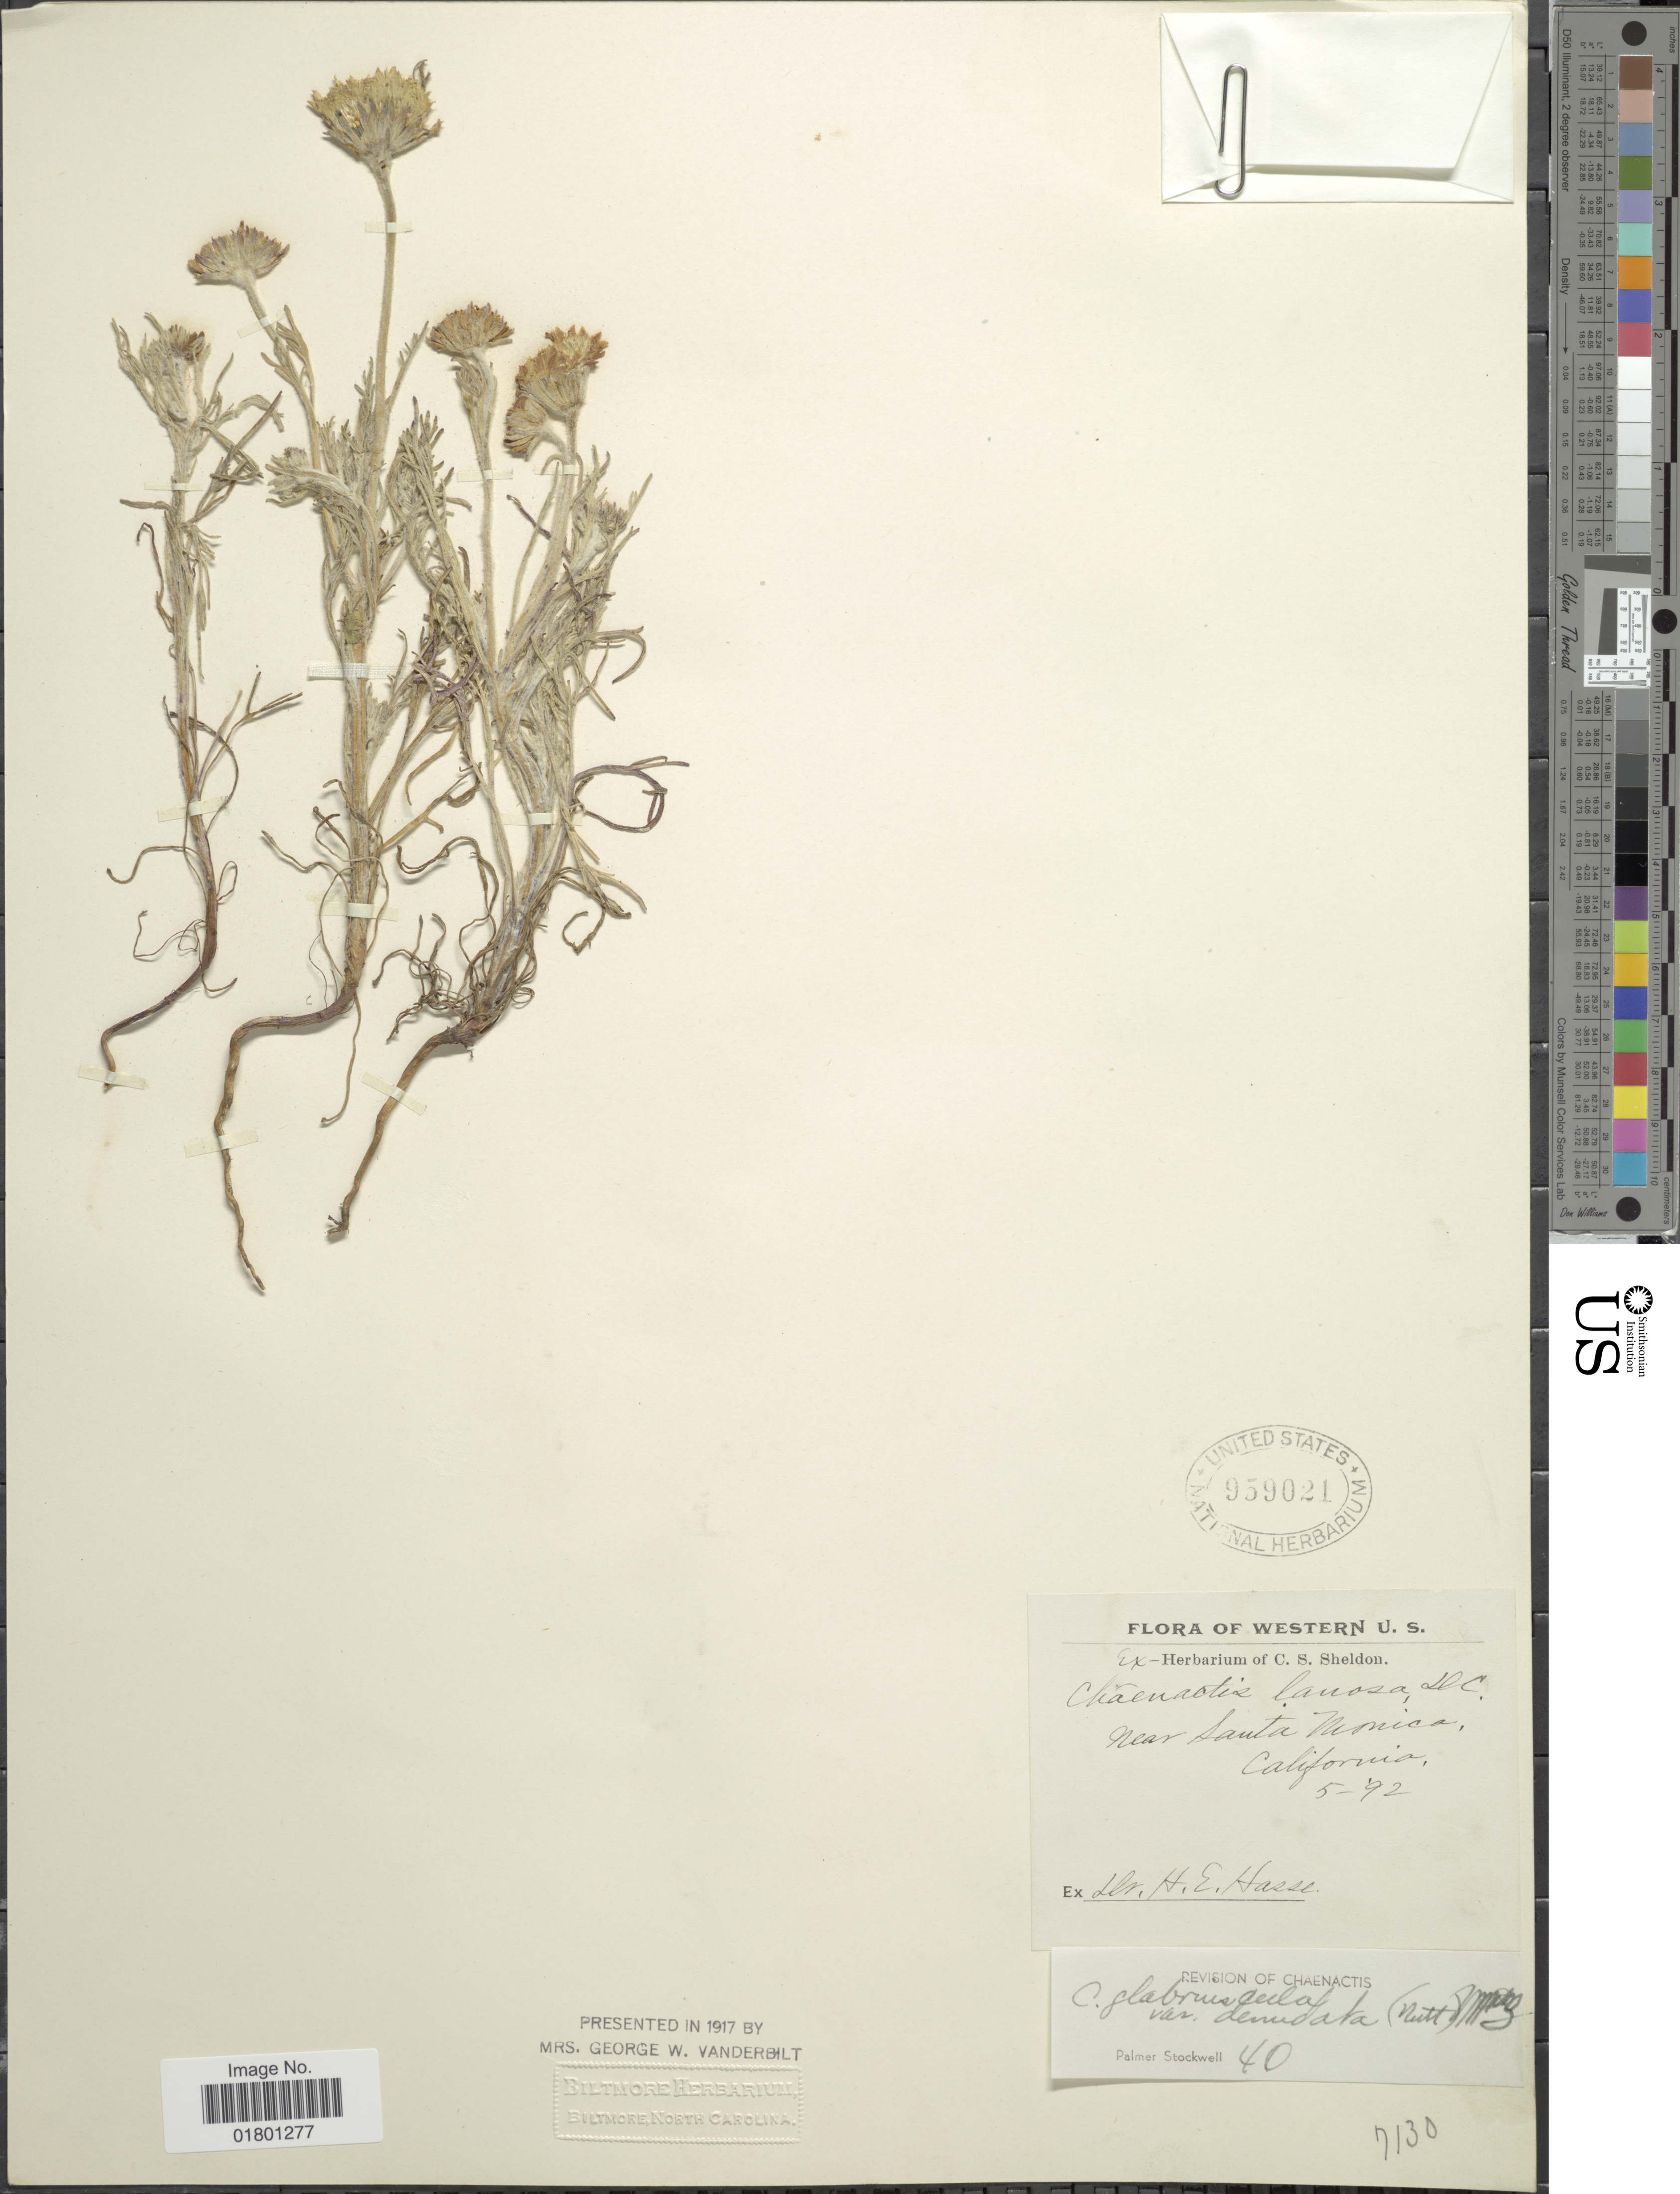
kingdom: Plantae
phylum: Tracheophyta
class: Magnoliopsida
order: Asterales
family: Asteraceae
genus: Chaenactis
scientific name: Chaenactis glabriuscula var. denudata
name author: (Nutt.) Munz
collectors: H. E. Hasse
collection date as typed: Transcribed d/m/y: /5/92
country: United States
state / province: California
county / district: Los Angeles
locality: Western U.S., near Santa Monica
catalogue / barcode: US 959021